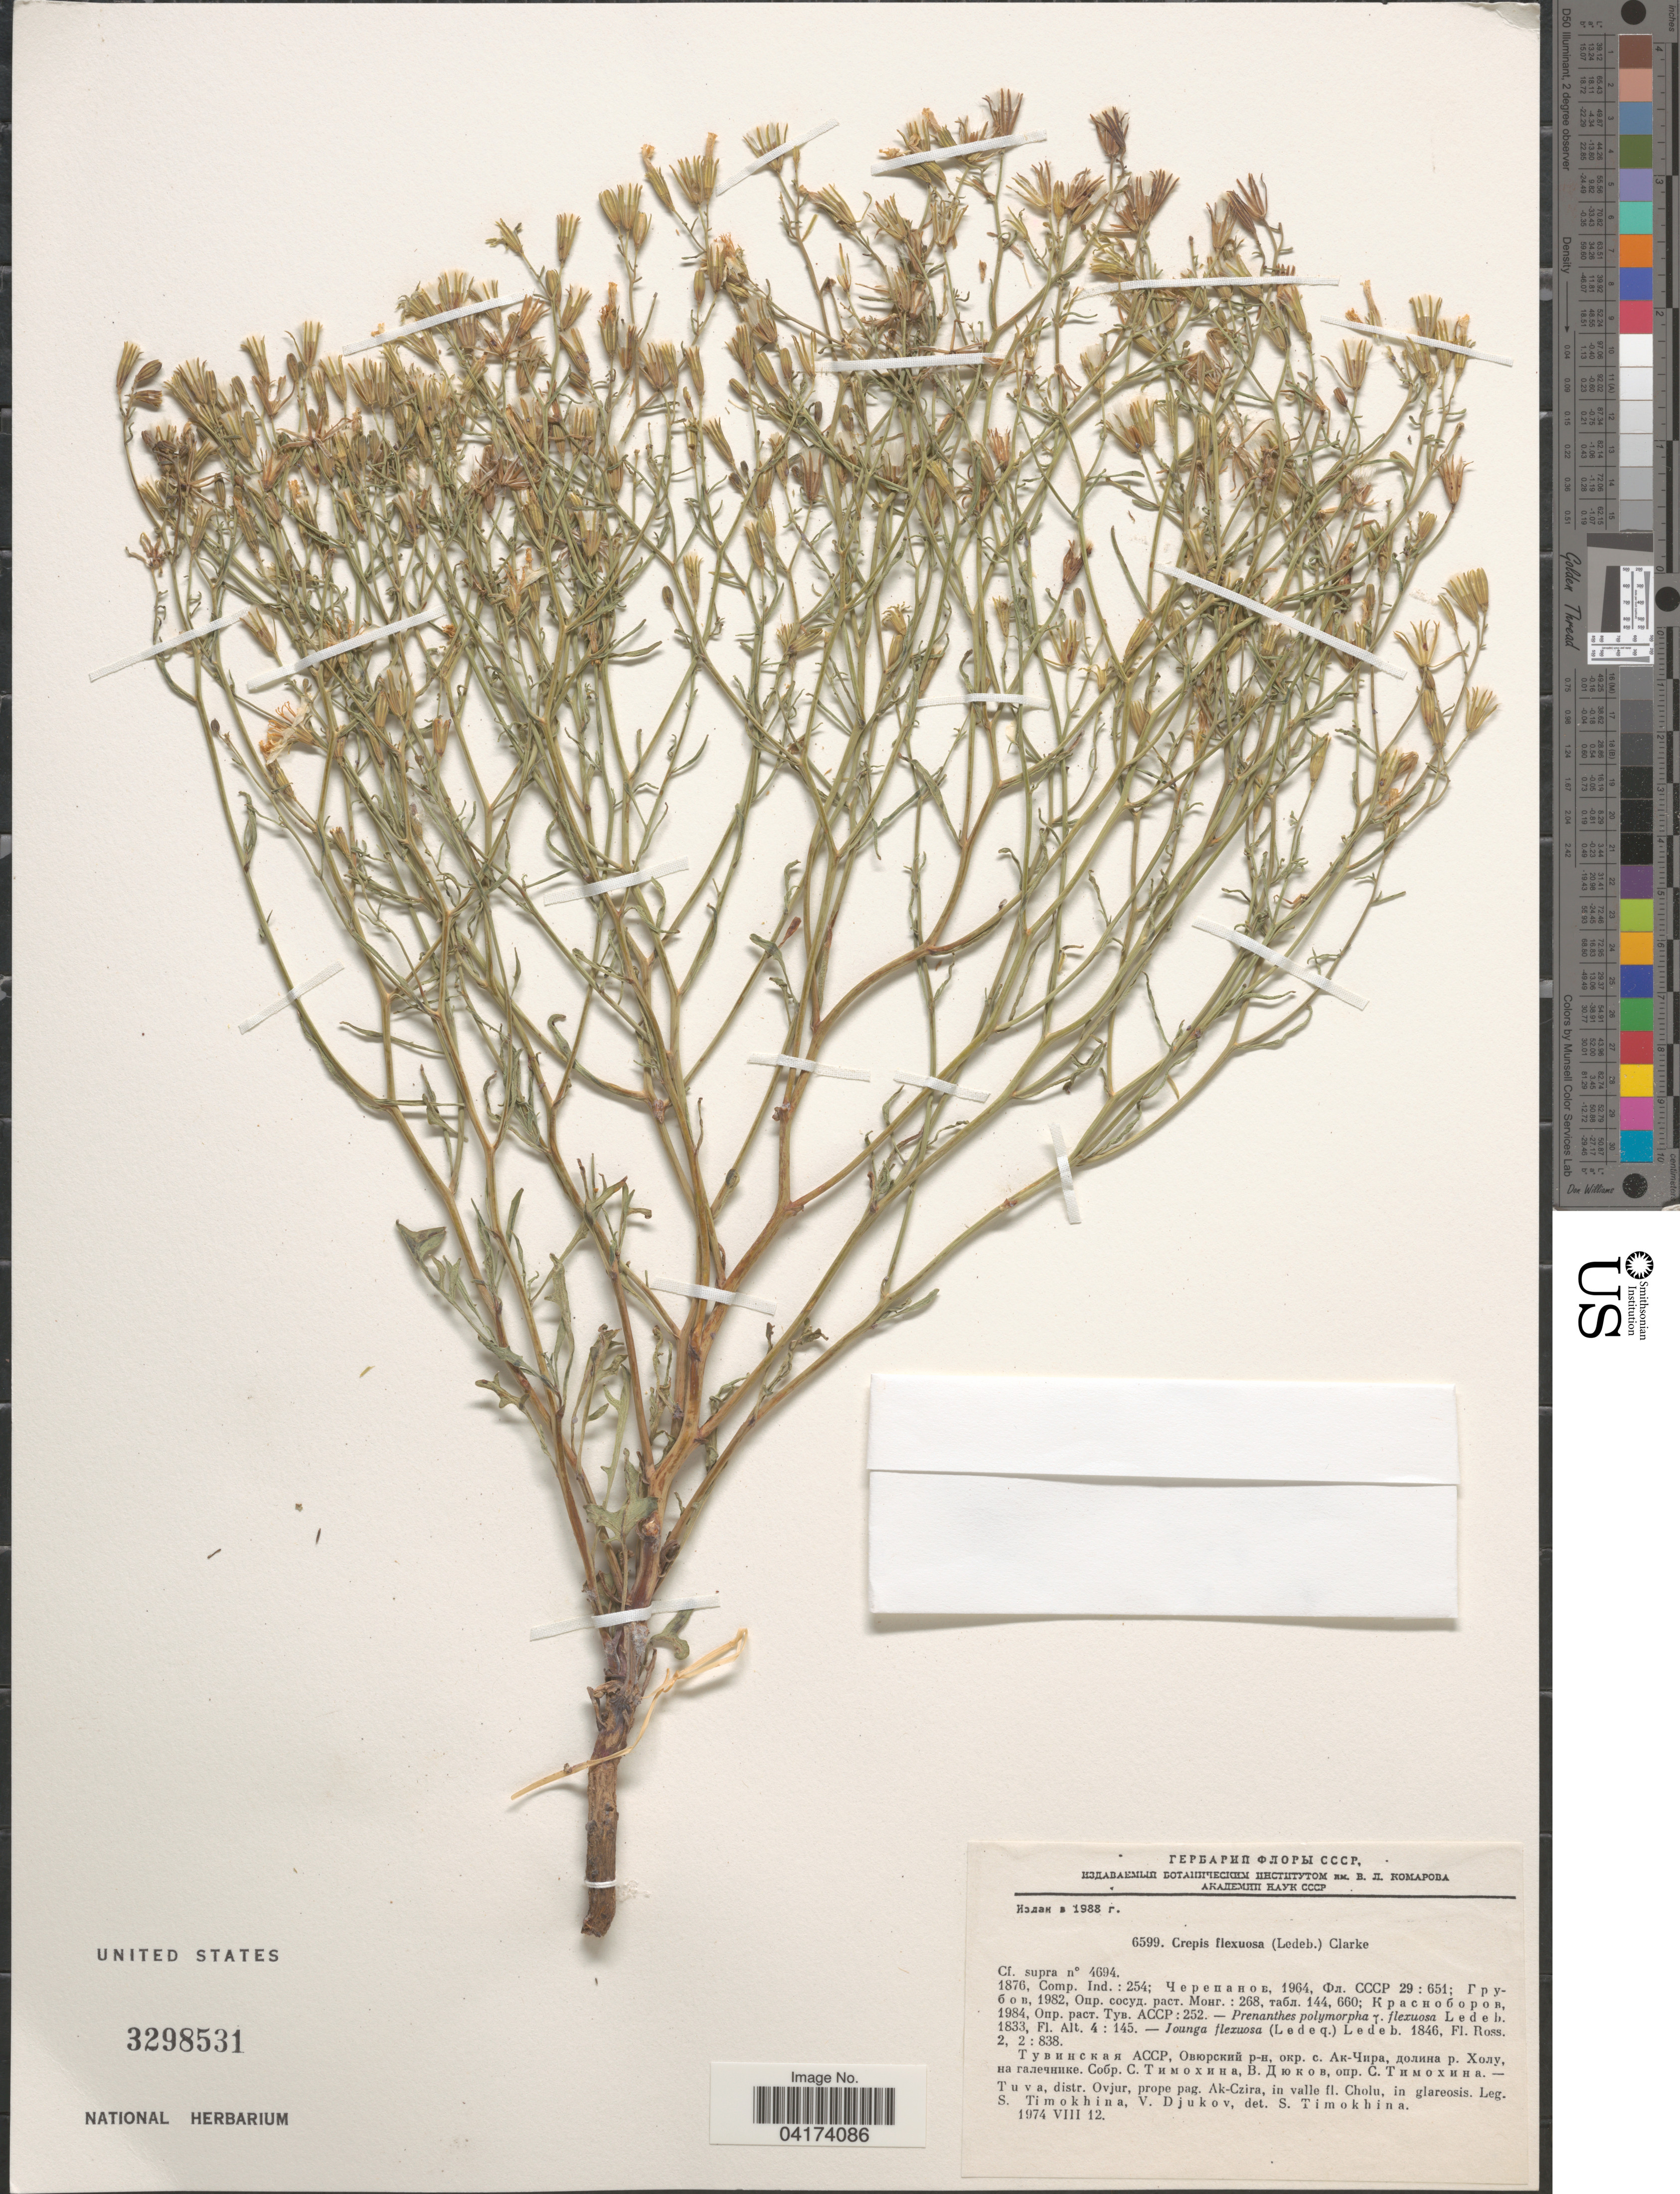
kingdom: Plantae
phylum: Tracheophyta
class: Magnoliopsida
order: Asterales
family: Asteraceae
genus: Askellia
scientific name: Askellia flexuosa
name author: (Ledeb.) W.A. Weber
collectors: S. Timokhina & V. Djukov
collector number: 6599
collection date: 1974-08-12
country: Russian Federation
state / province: Tuva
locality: Distr. Ovjur, prope pag. Ak-Czira, in valle fl. Cholu, in glareosis. (Ak-Chira, valley of river Kholu).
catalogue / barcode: US 3298531